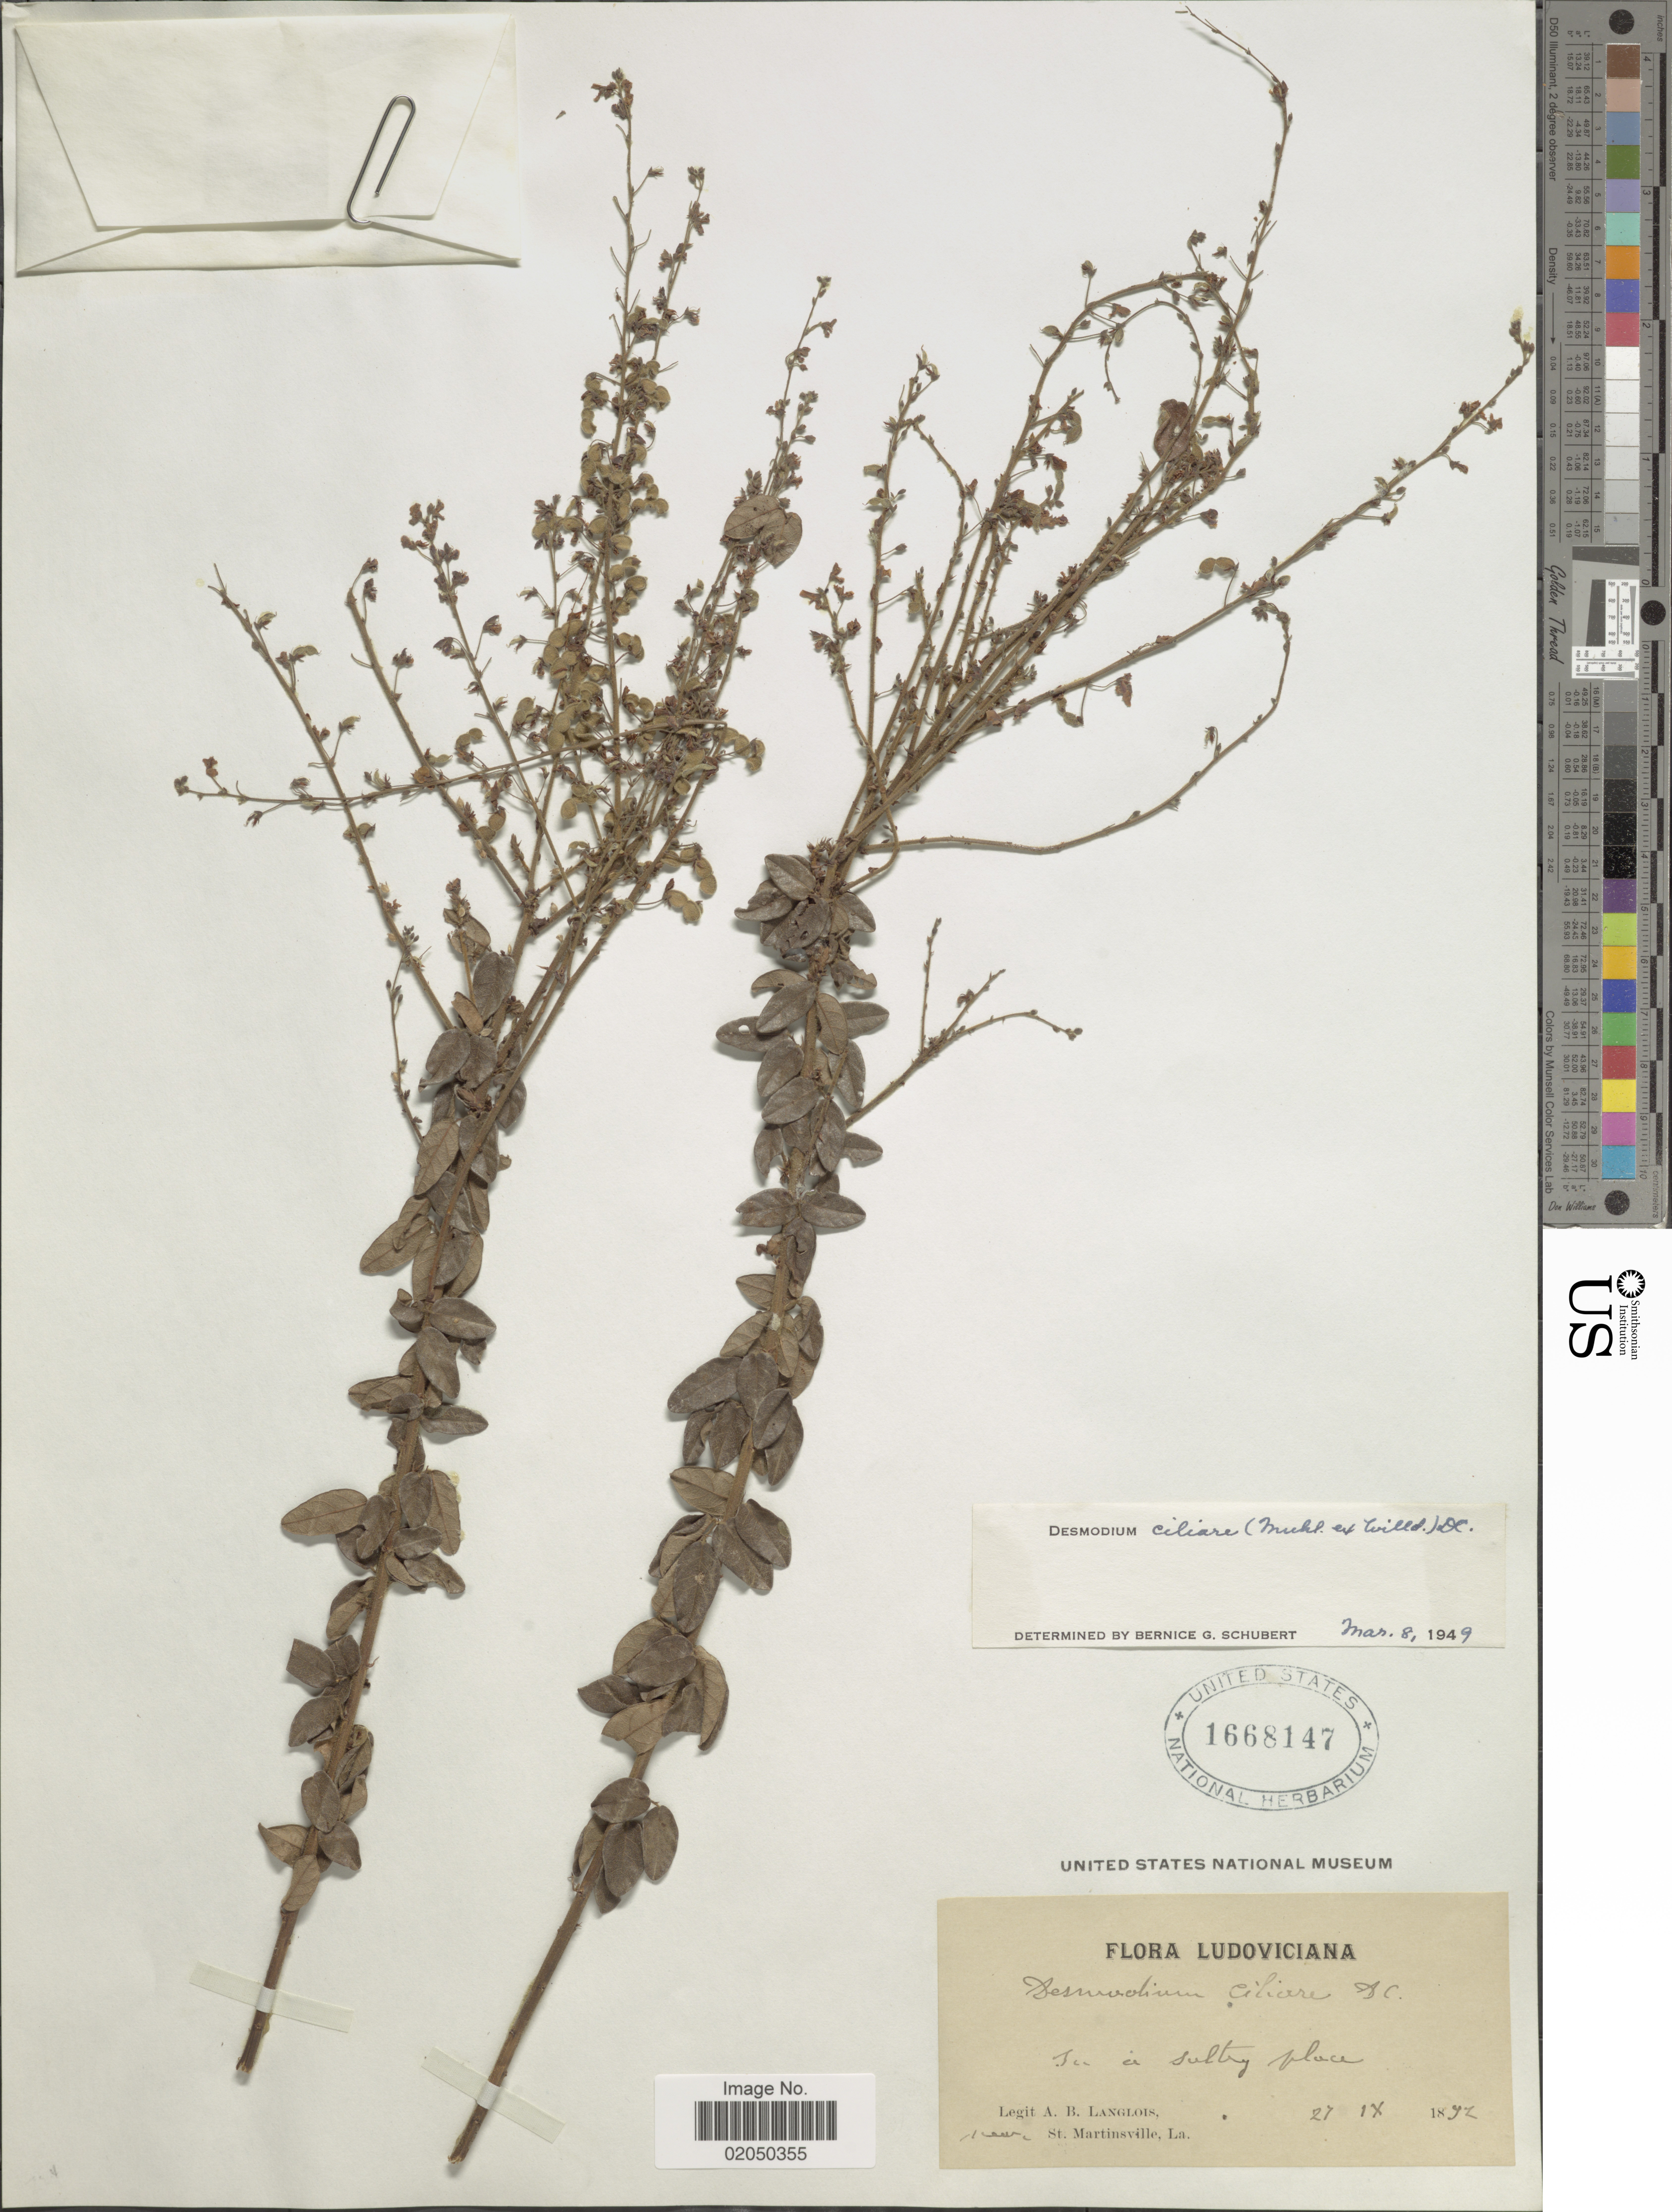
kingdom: Plantae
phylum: Tracheophyta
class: Magnoliopsida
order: Fabales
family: Fabaceae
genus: Desmodium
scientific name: Desmodium ciliare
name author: (Muhl. ex Willd.) DC.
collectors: A. Langlois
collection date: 1892-09-27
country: United States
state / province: Louisiana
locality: Ludoviciana, near St, Martinsville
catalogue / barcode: US 1668147